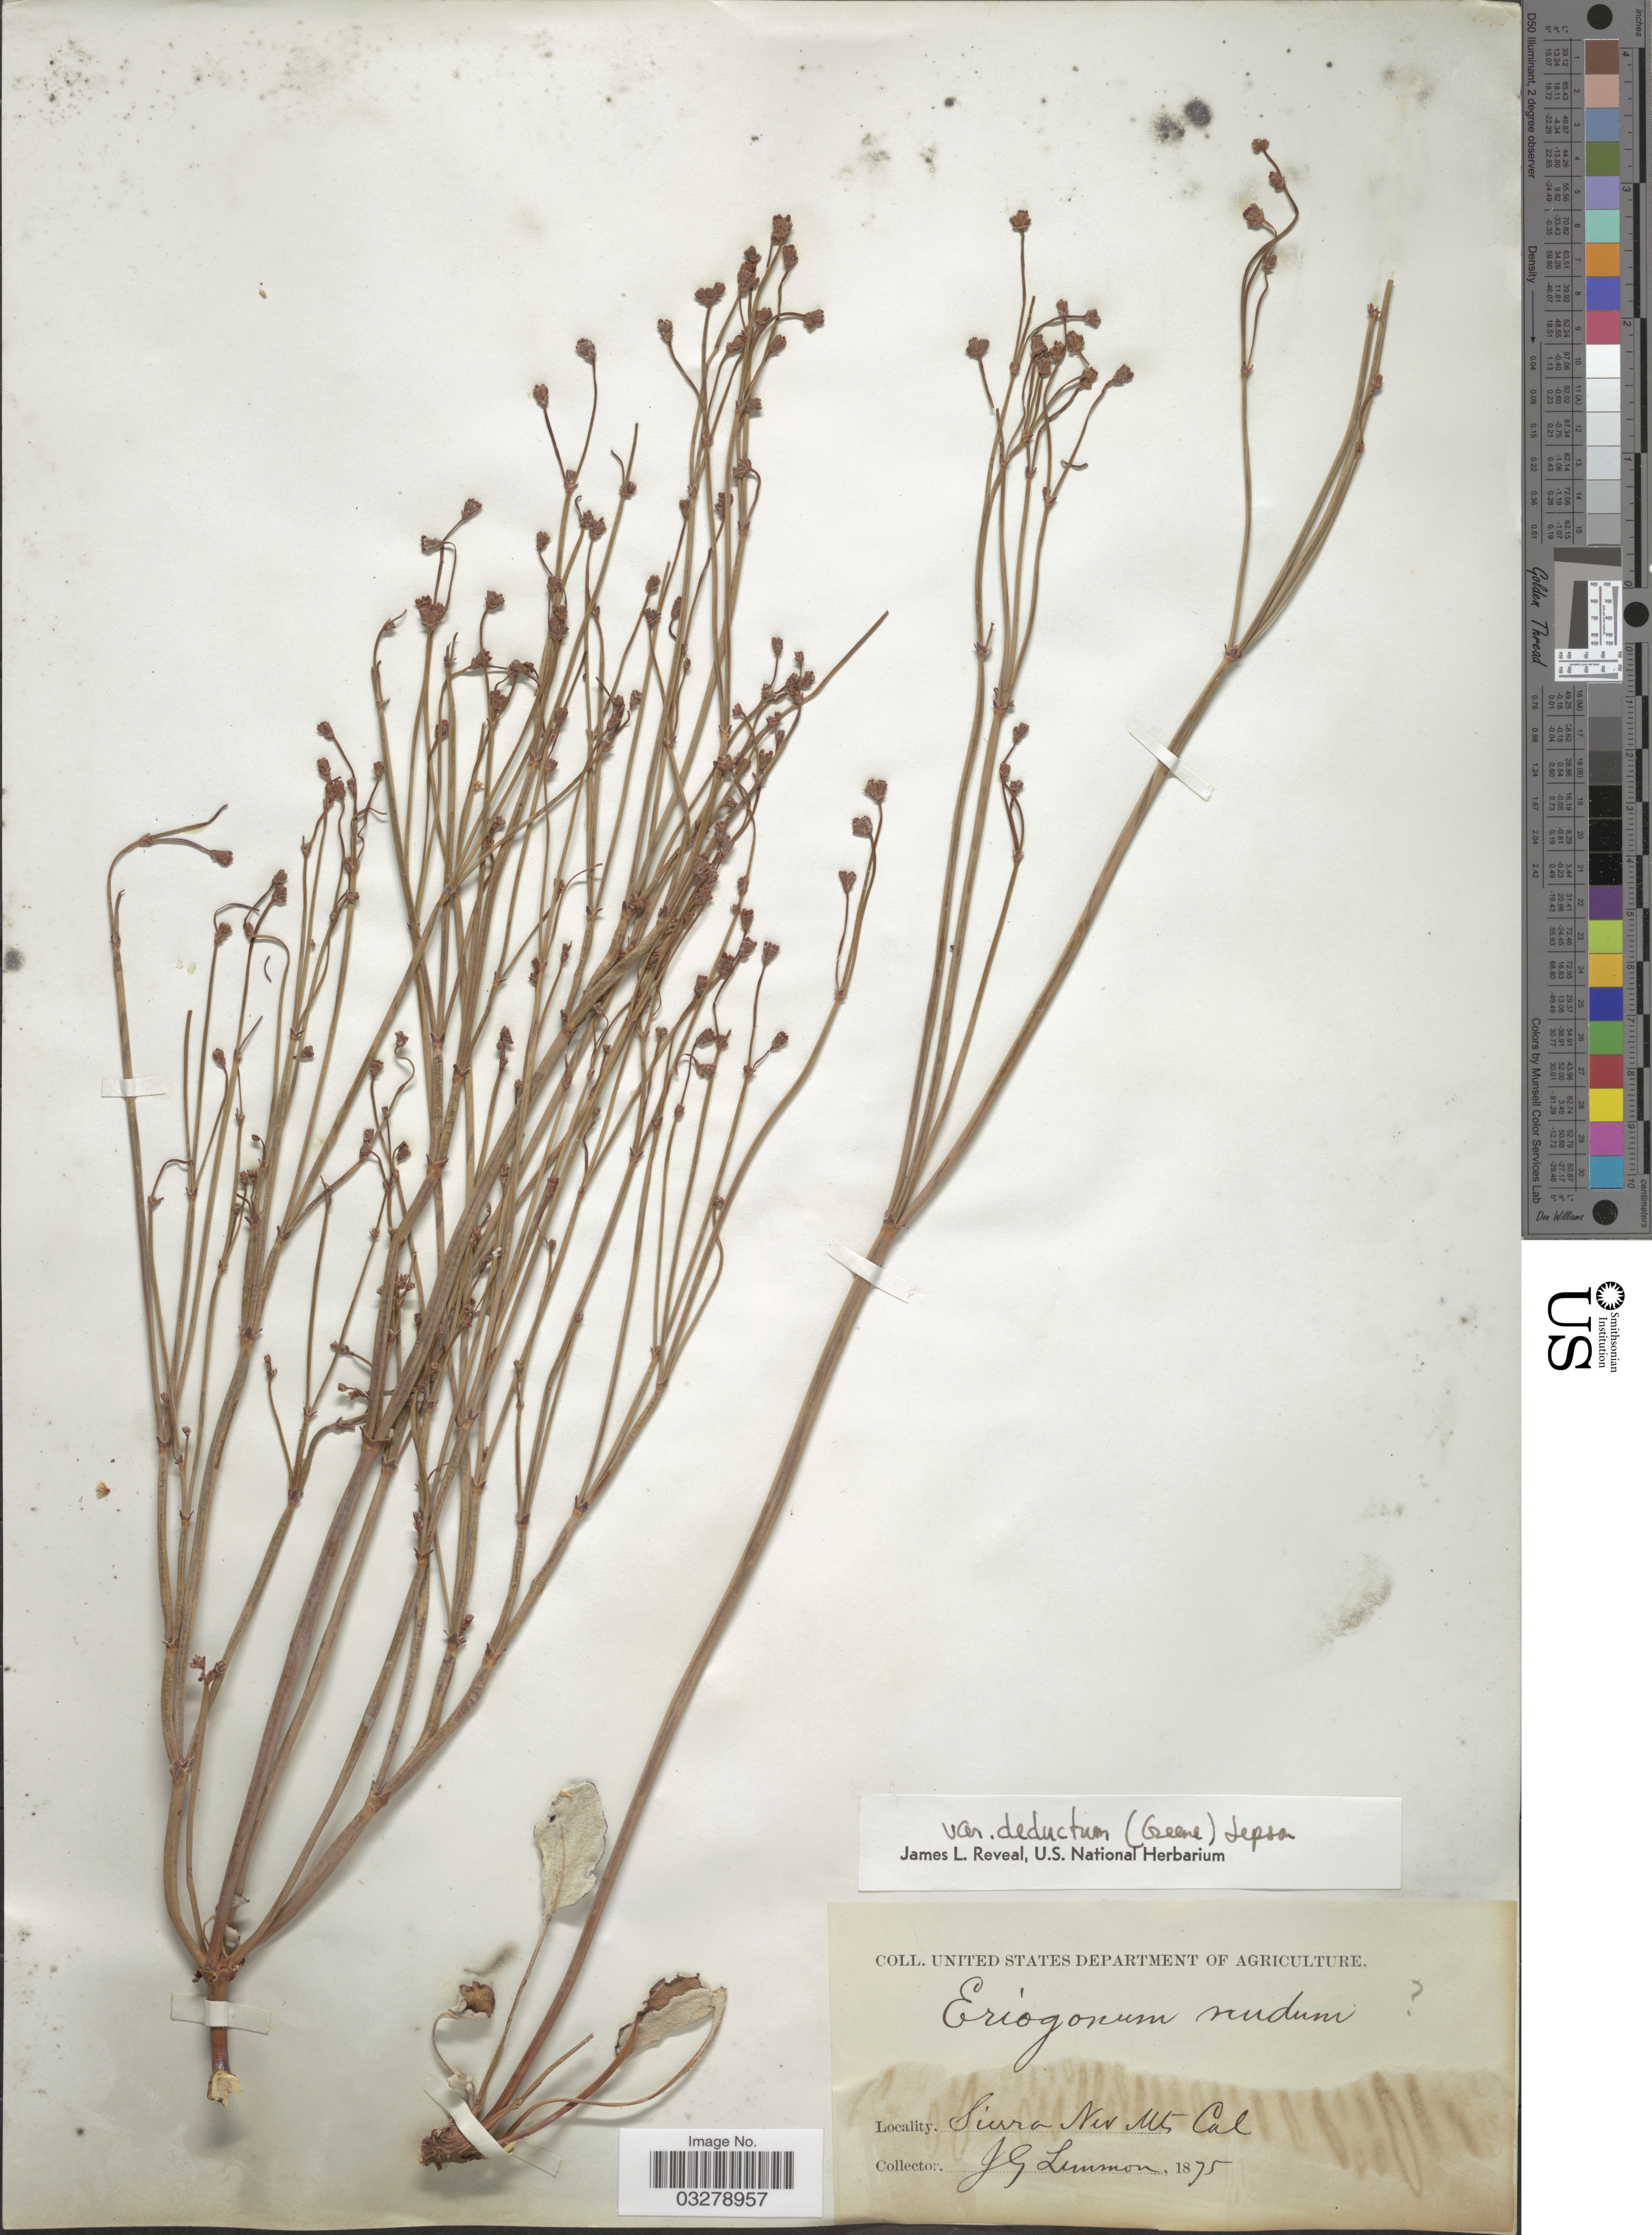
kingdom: Plantae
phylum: Tracheophyta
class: Magnoliopsida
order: Caryophyllales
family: Polygonaceae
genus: Eriogonum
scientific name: Eriogonum nudum var. deductum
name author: (Greene) Jeps.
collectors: J. Lemmon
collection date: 1875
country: United States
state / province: California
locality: Sierra Nev Mt.